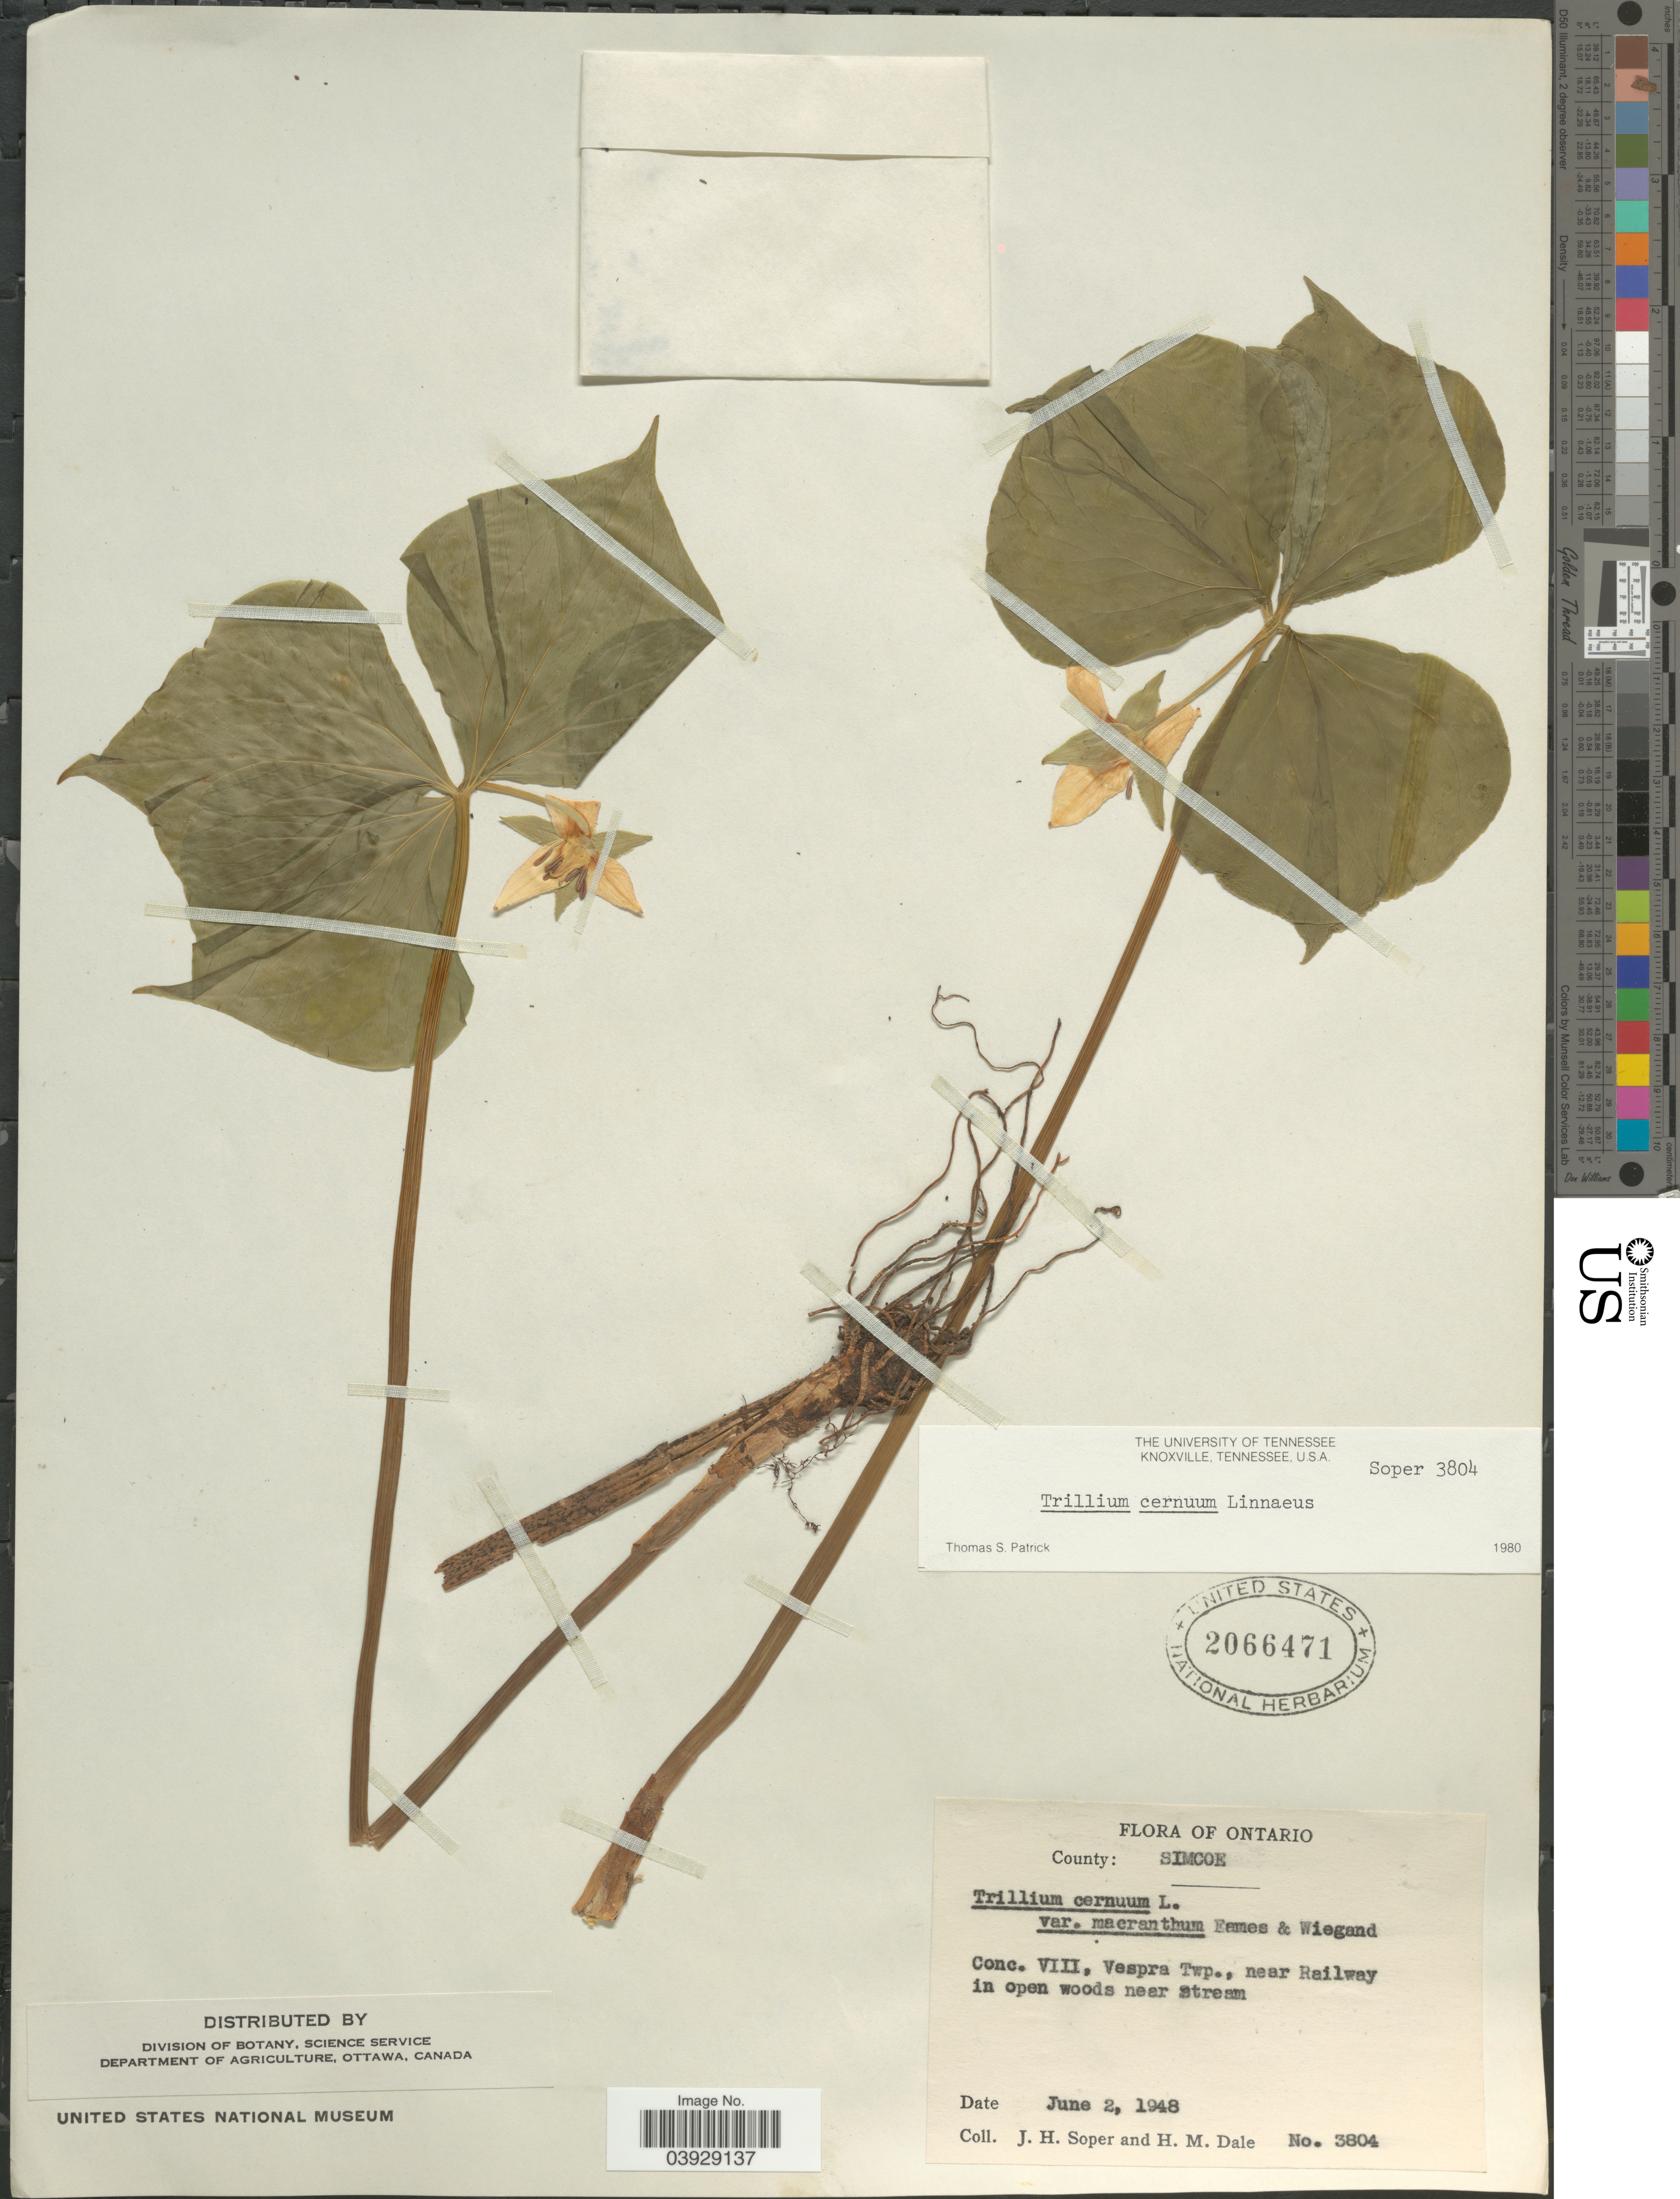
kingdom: Plantae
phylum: Tracheophyta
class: Liliopsida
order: Liliales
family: Melanthiaceae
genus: Trillium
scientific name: Trillium cernuum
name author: L.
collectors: J. H. Soper & H. M. Dale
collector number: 3804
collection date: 1948-06-02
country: Canada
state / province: Ontario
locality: County: Simcoe. Conc. VIII, Vespra Twp., near Railway in open woods near stream.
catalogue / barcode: US 2066471